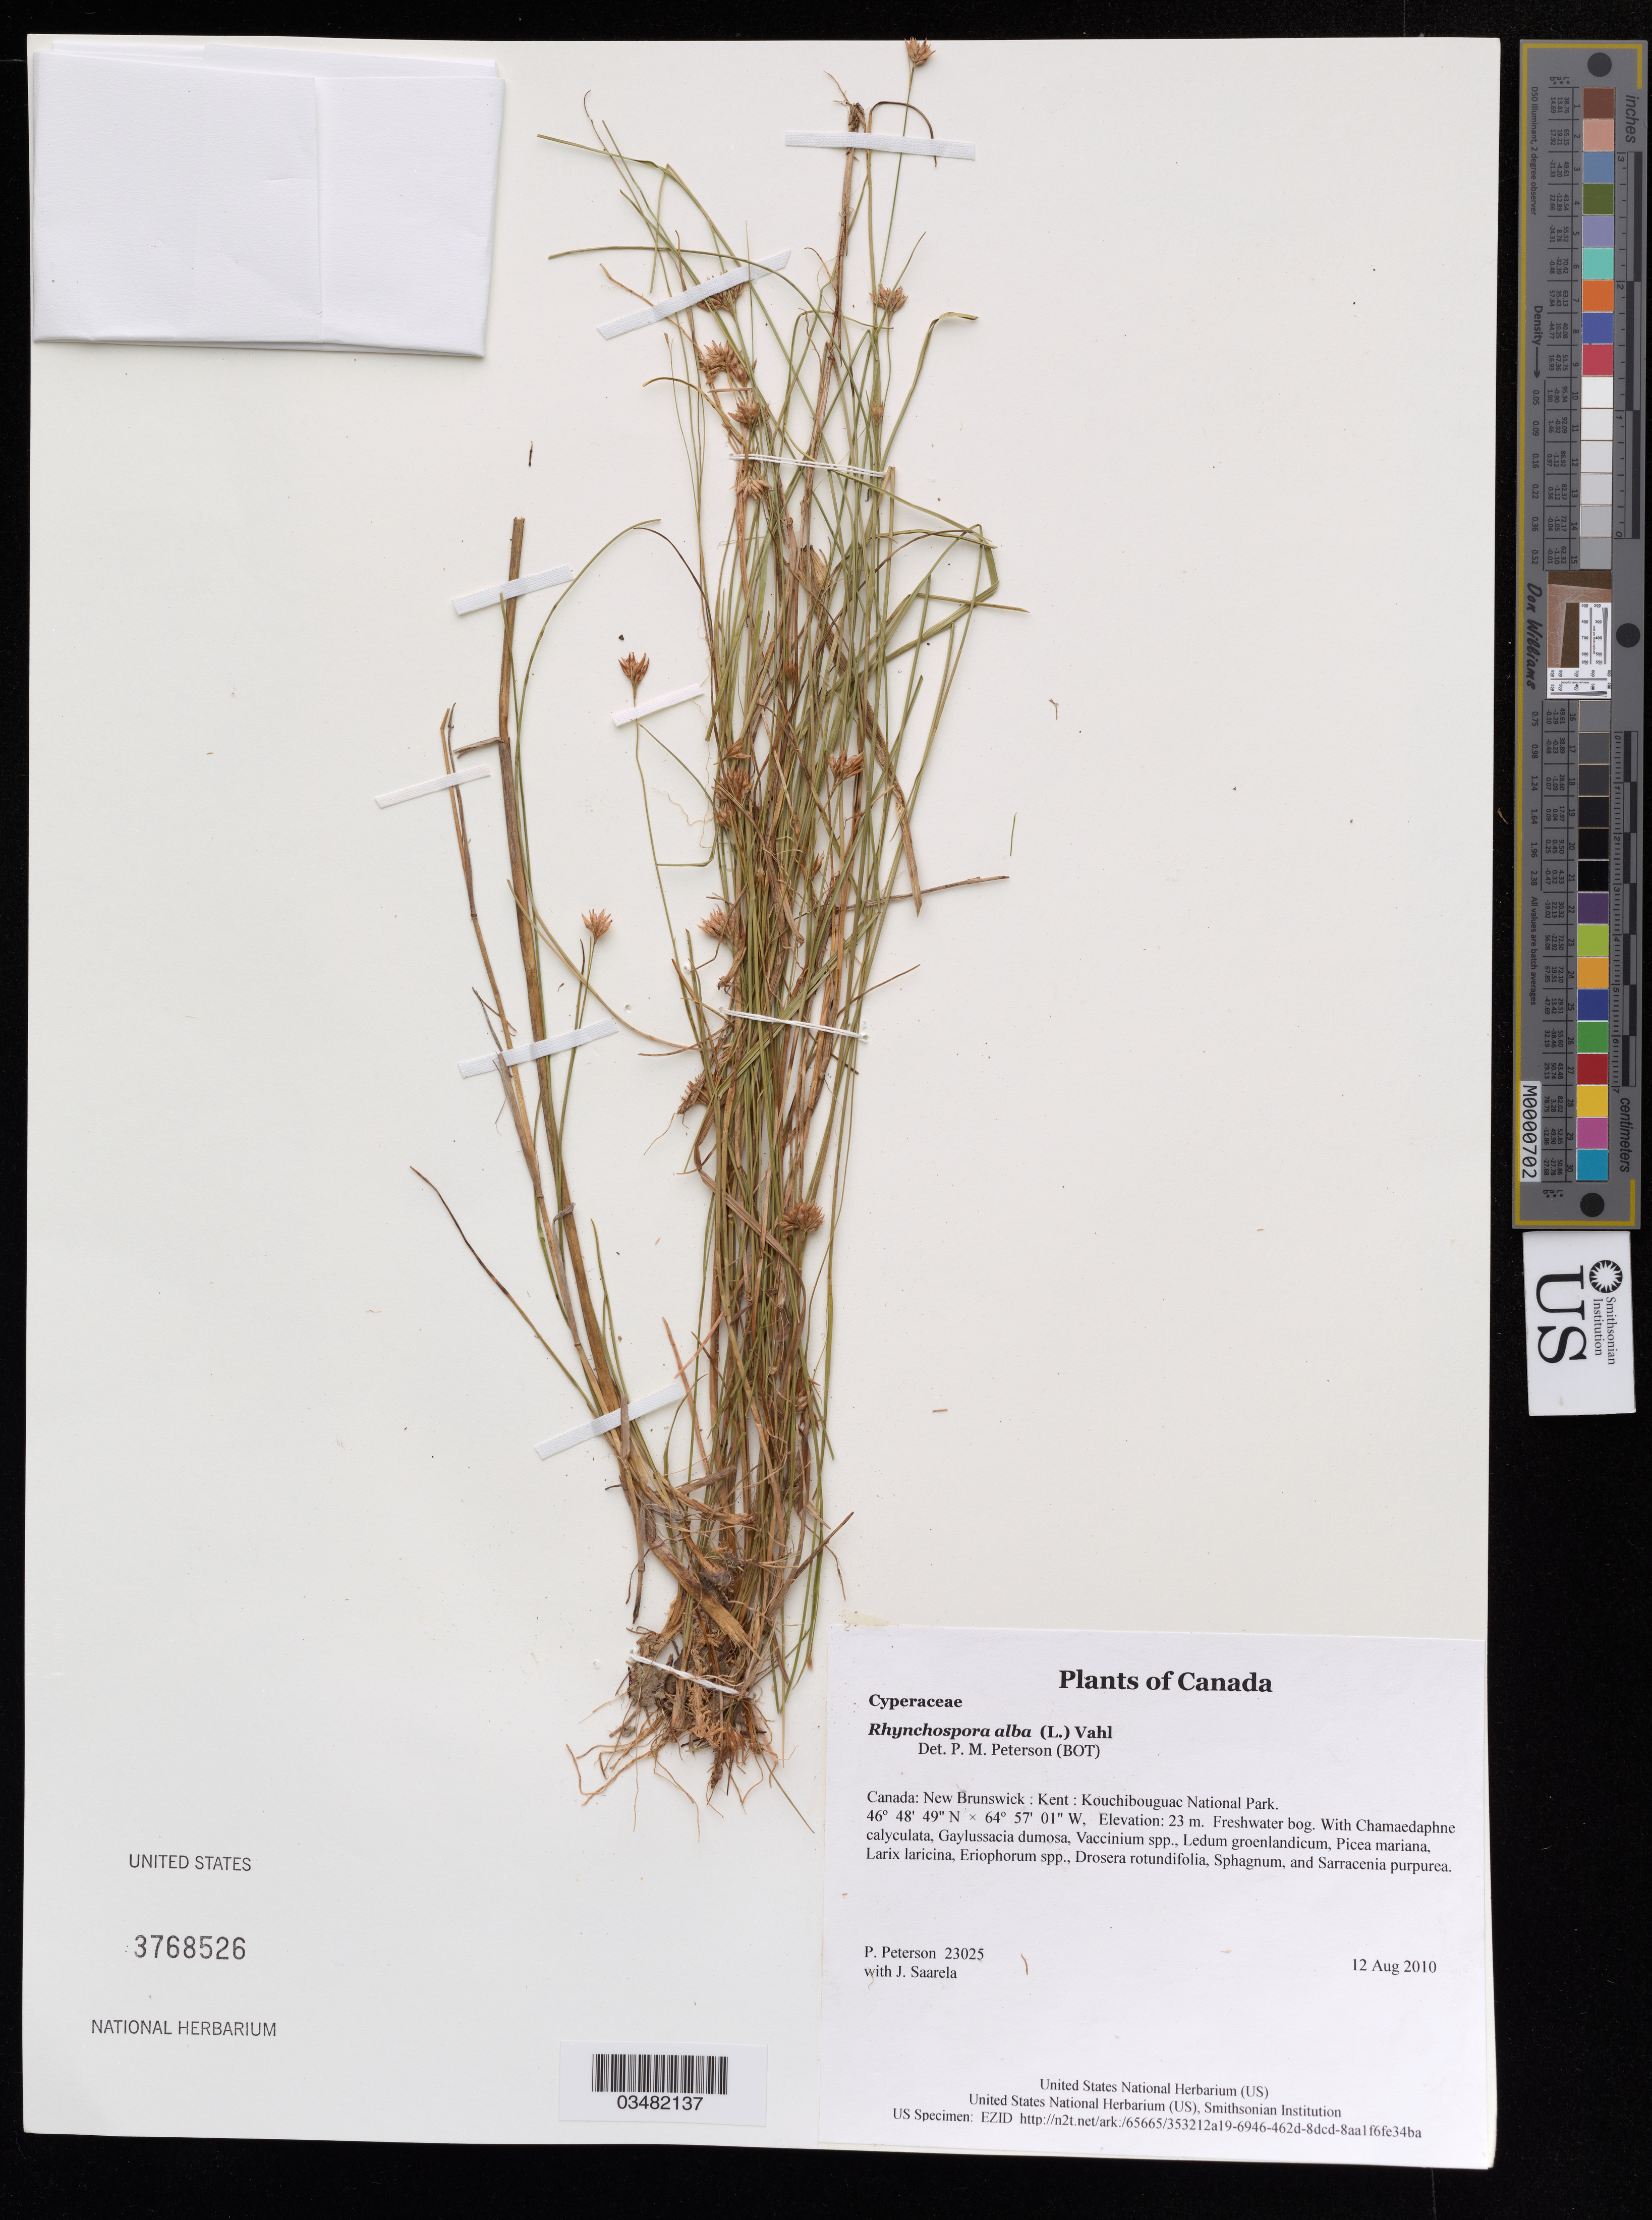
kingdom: Plantae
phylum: Tracheophyta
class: Liliopsida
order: Poales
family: Cyperaceae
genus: Rhynchospora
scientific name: Rhynchospora alba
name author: (L.) Vahl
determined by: Peterson, Paul M., (BOT), Smithsonian Institution - National Museum of Natural History (UNITED STATES)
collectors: P. M. Peterson & J. Saarela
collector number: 23025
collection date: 2010-08-12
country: Canada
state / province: New Brunswick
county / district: Kent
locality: Kouchibouguac National Park.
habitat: Freshwater bog.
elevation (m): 23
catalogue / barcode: US 3768526